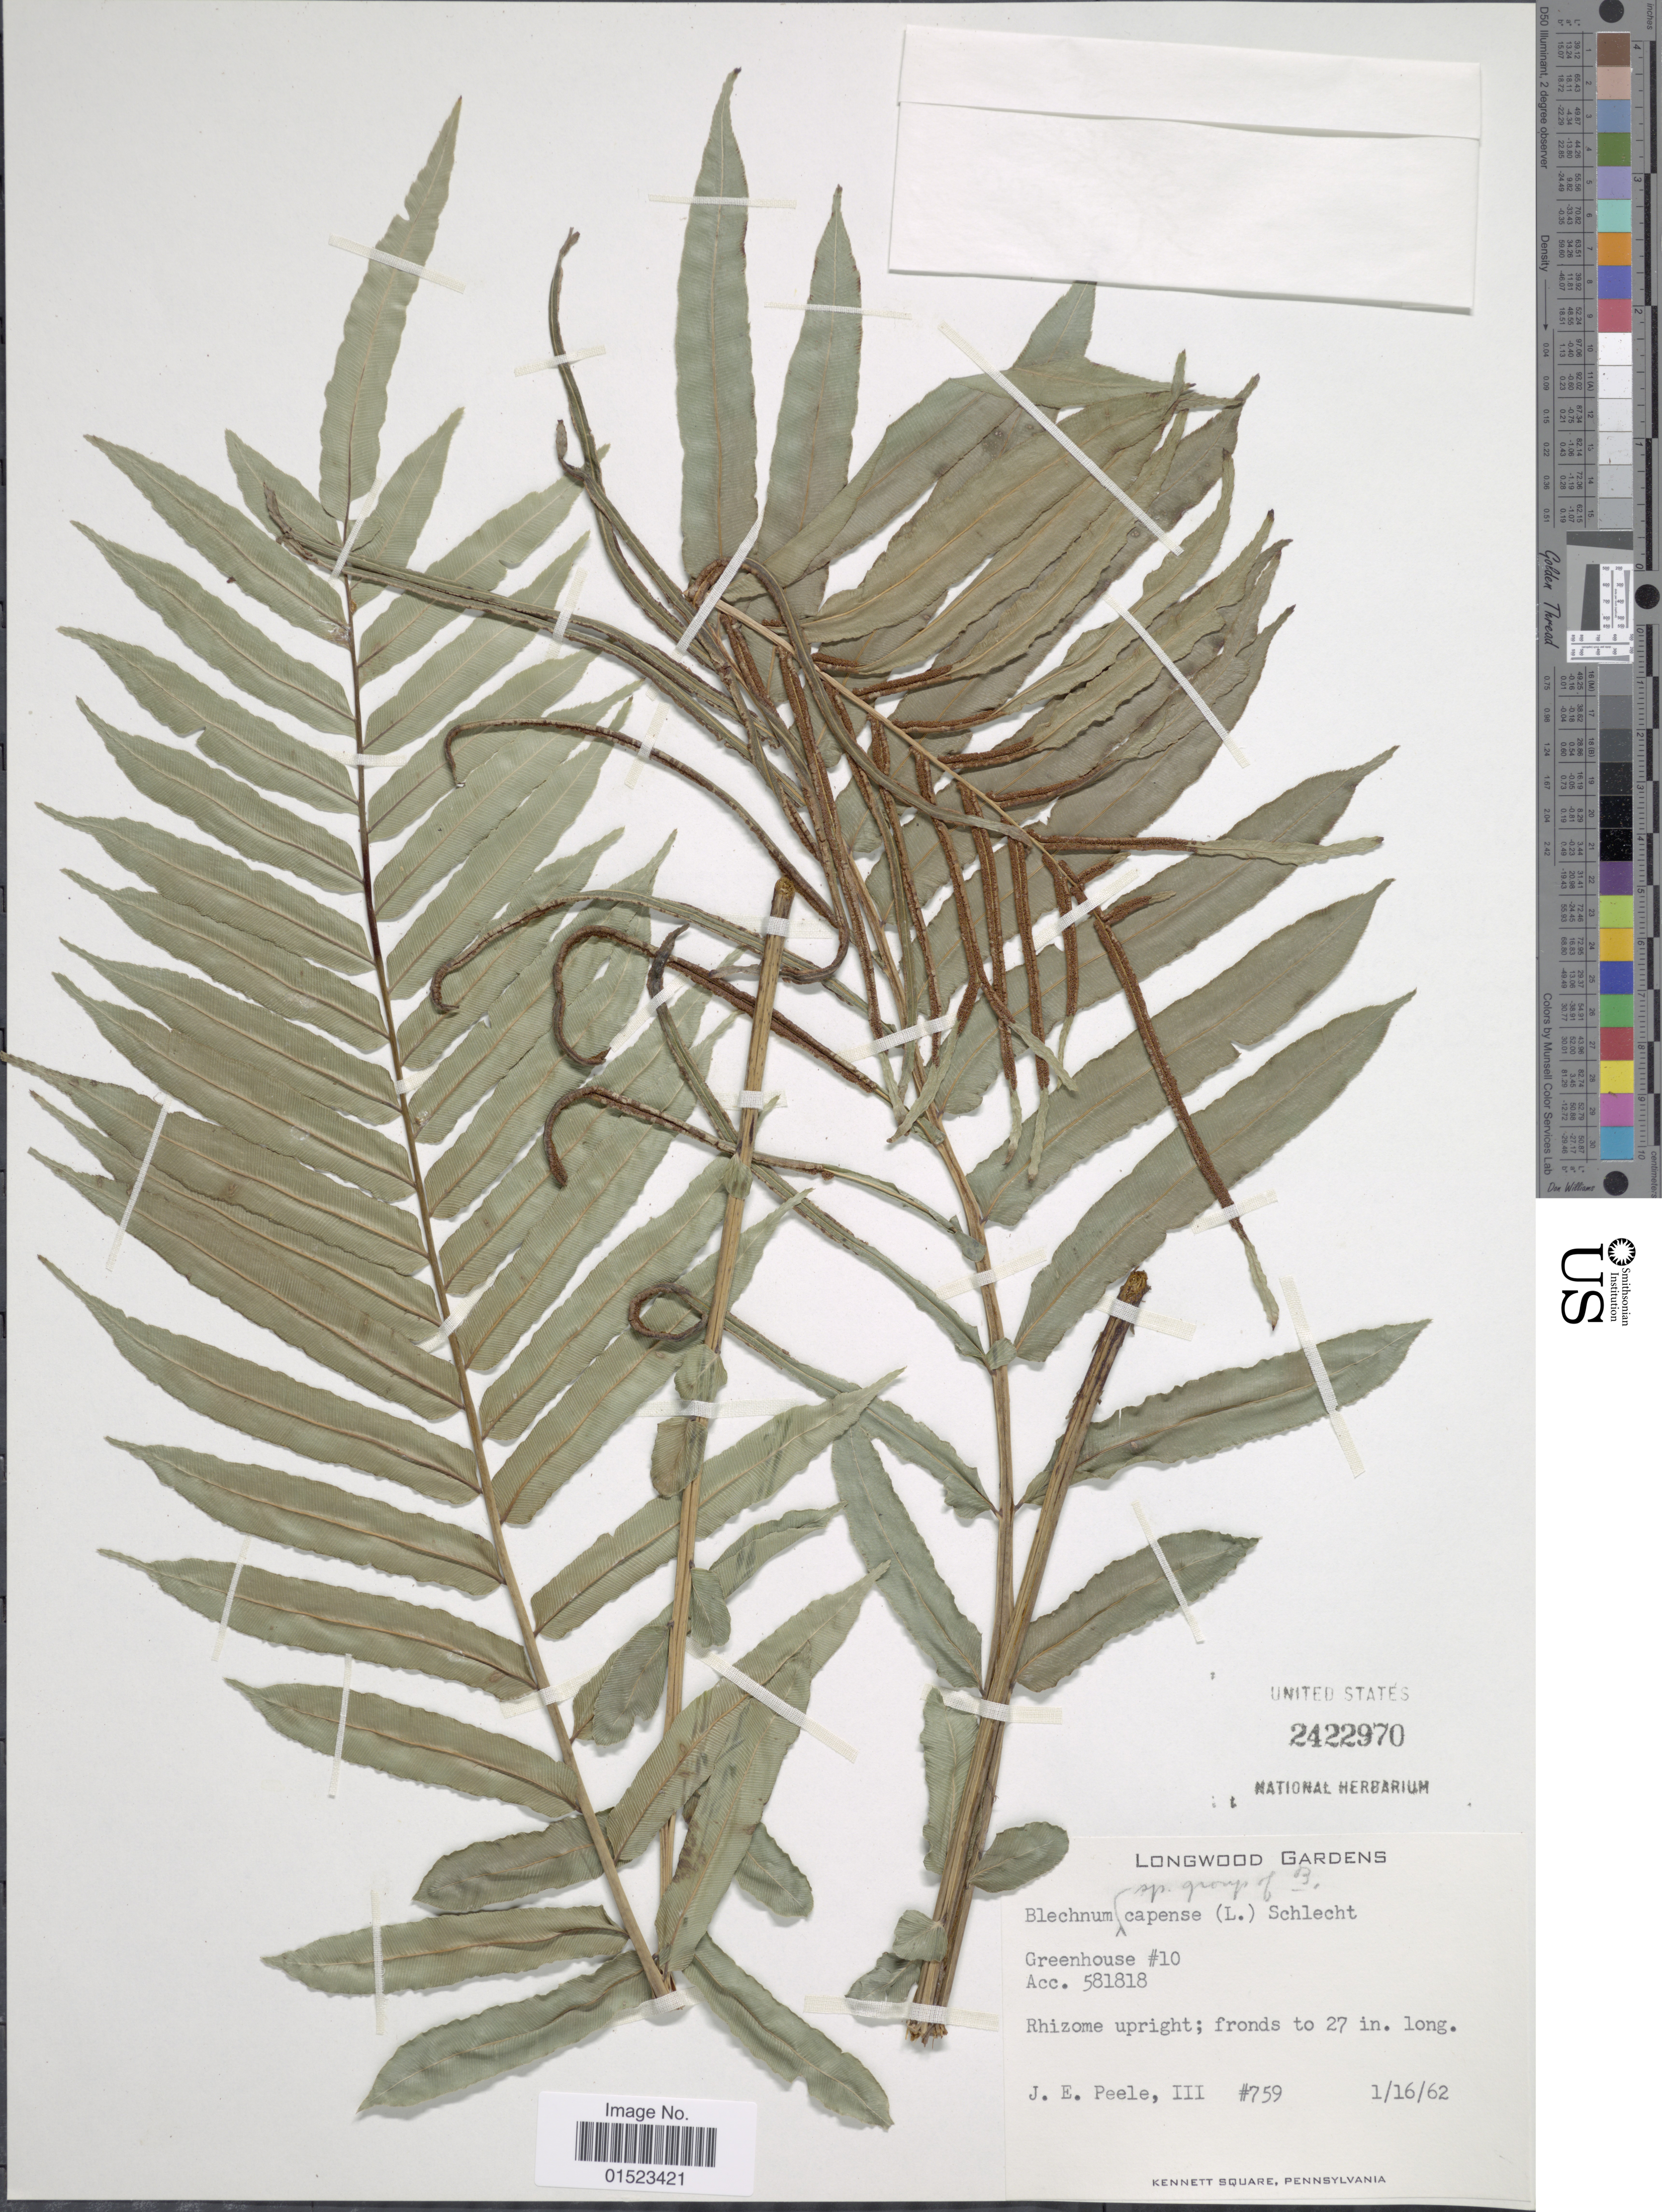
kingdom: Plantae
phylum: Tracheophyta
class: Polypodiopsida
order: Polypodiales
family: Blechnaceae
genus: Blechnum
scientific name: Blechnum capense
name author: (L.) Schltdl.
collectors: J. Peele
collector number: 759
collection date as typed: Transcribed d/m/y: 16/1/62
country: United States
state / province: Pennsylvania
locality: Kennett Square, Longwood Garden, Greenhouse #10 Acc. 581818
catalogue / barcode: US 2422970